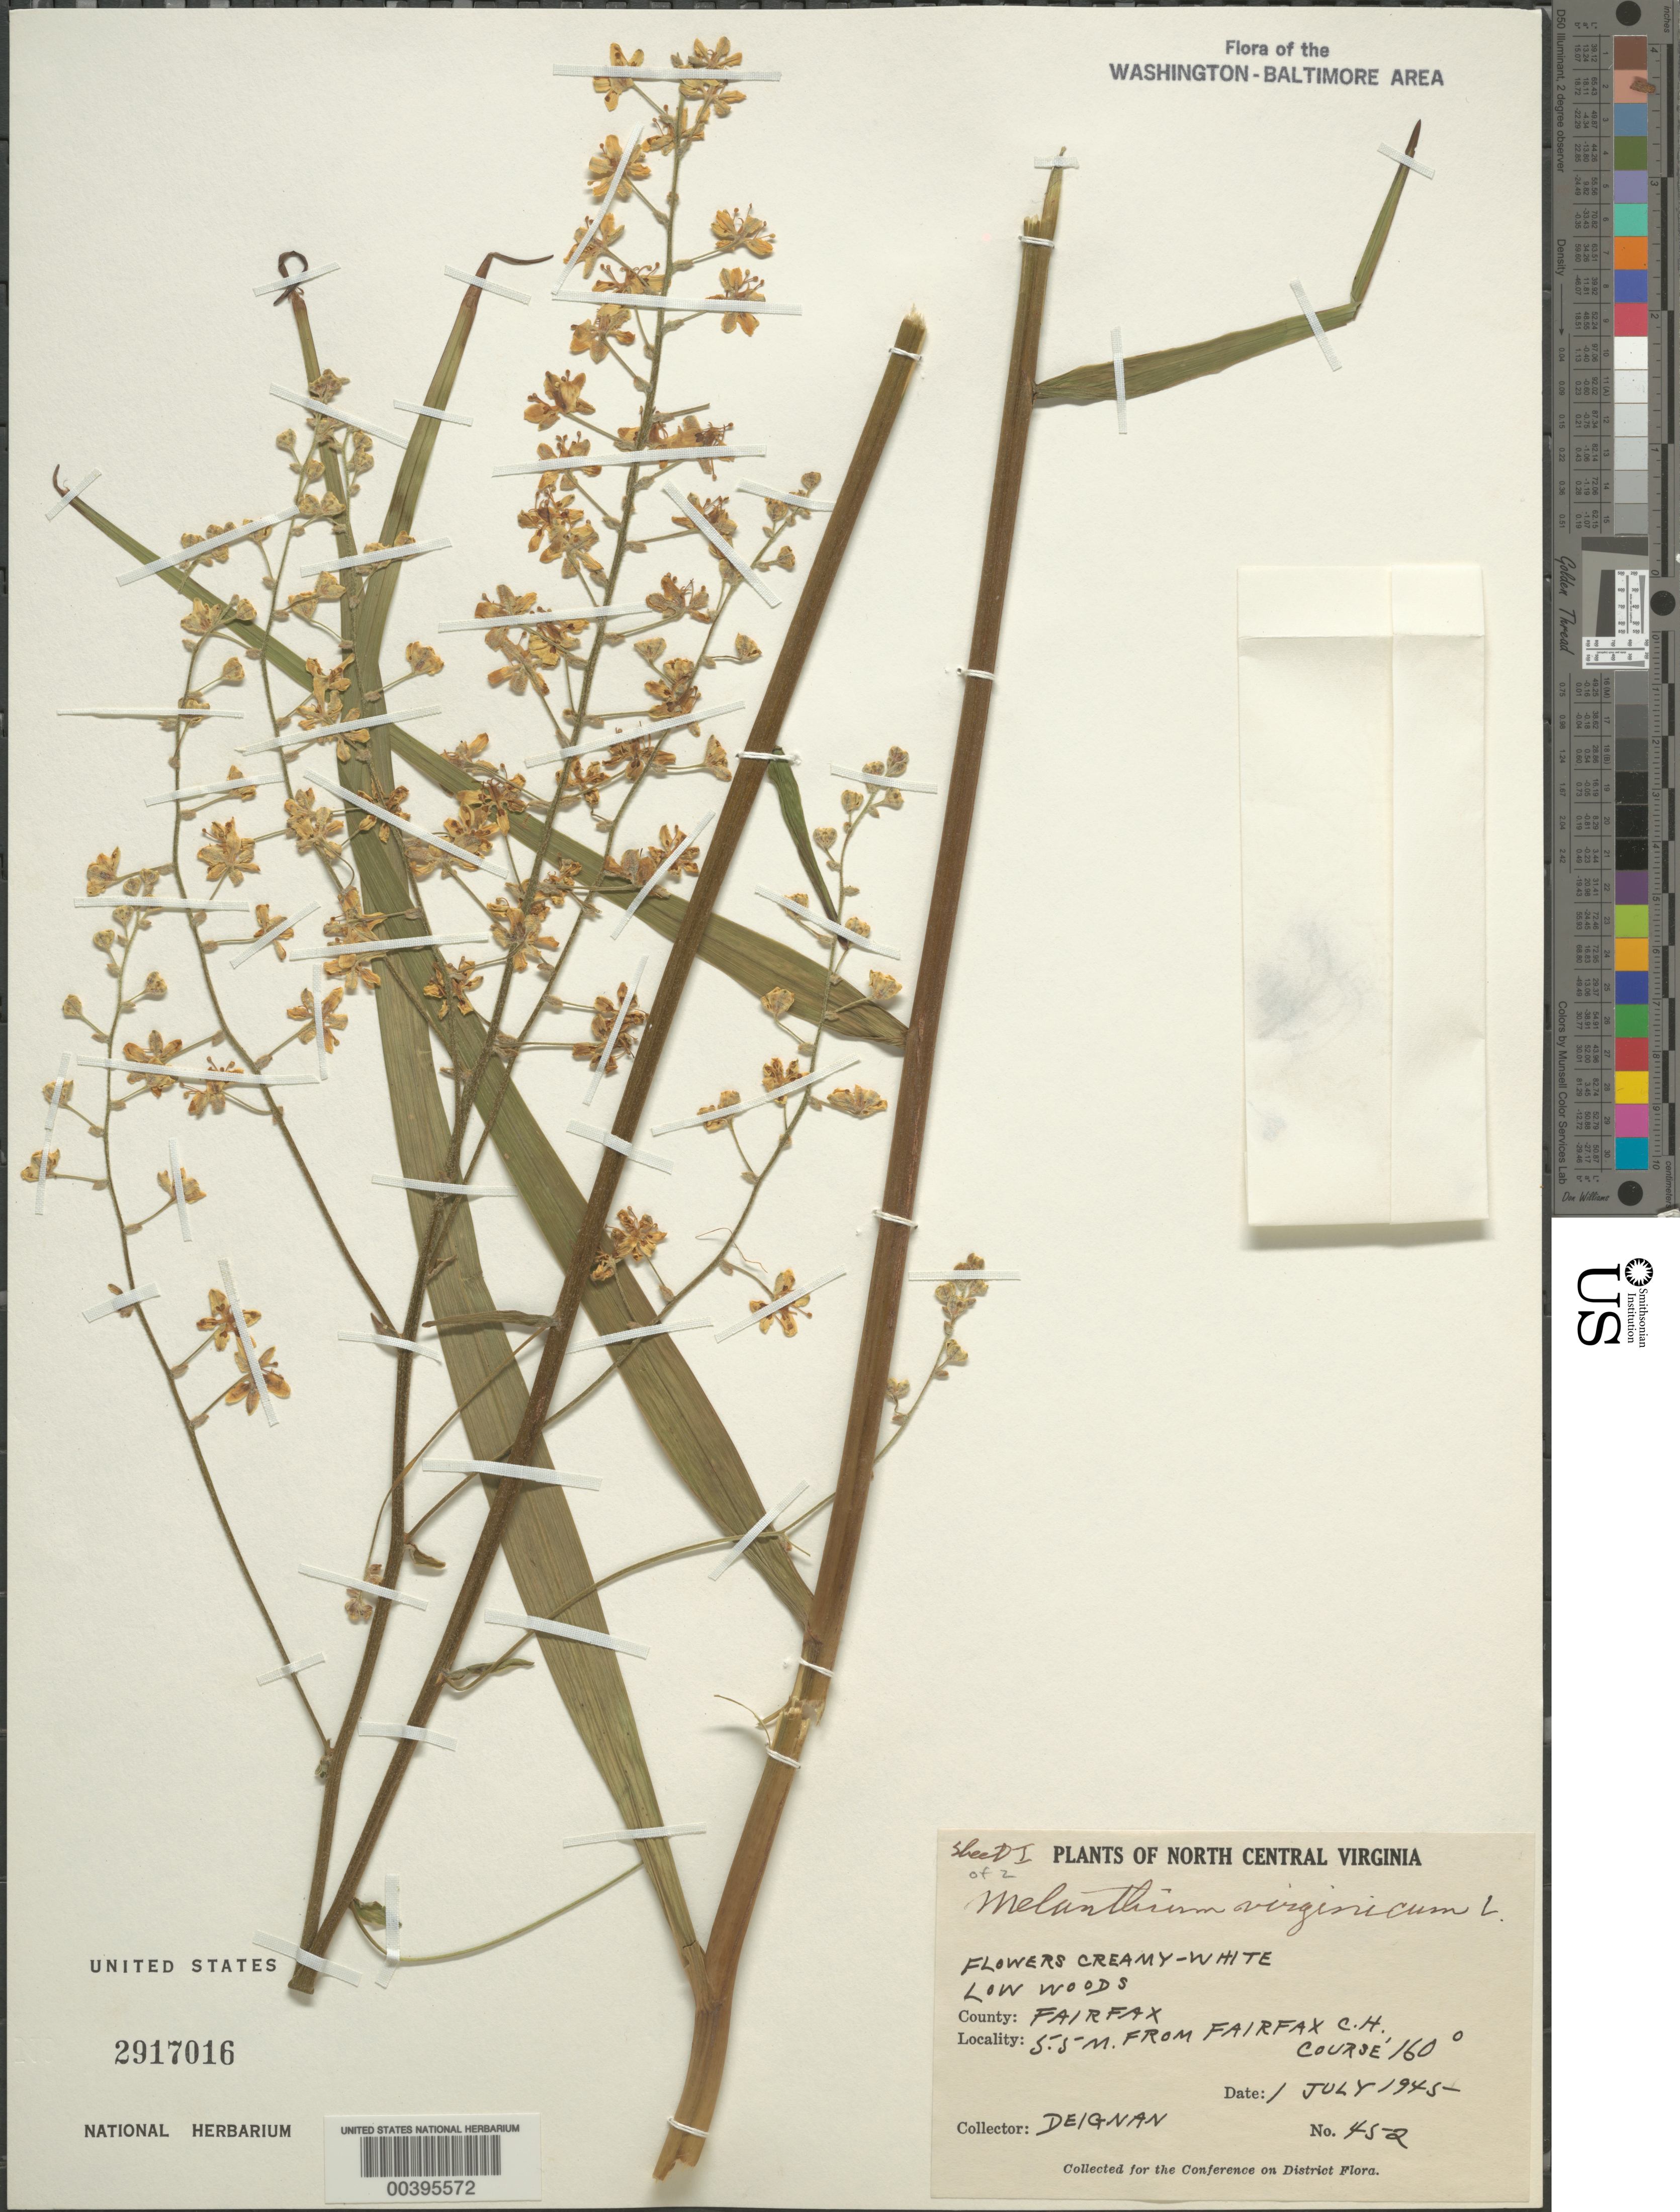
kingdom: Plantae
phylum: Tracheophyta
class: Liliopsida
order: Liliales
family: Melanthiaceae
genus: Melanthium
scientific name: Melanthium virginicum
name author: L.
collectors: H. Deignan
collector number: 452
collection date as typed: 01 Jul 1945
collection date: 1945-07-01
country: United States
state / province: Virginia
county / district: Fairfax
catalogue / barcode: US 2917016